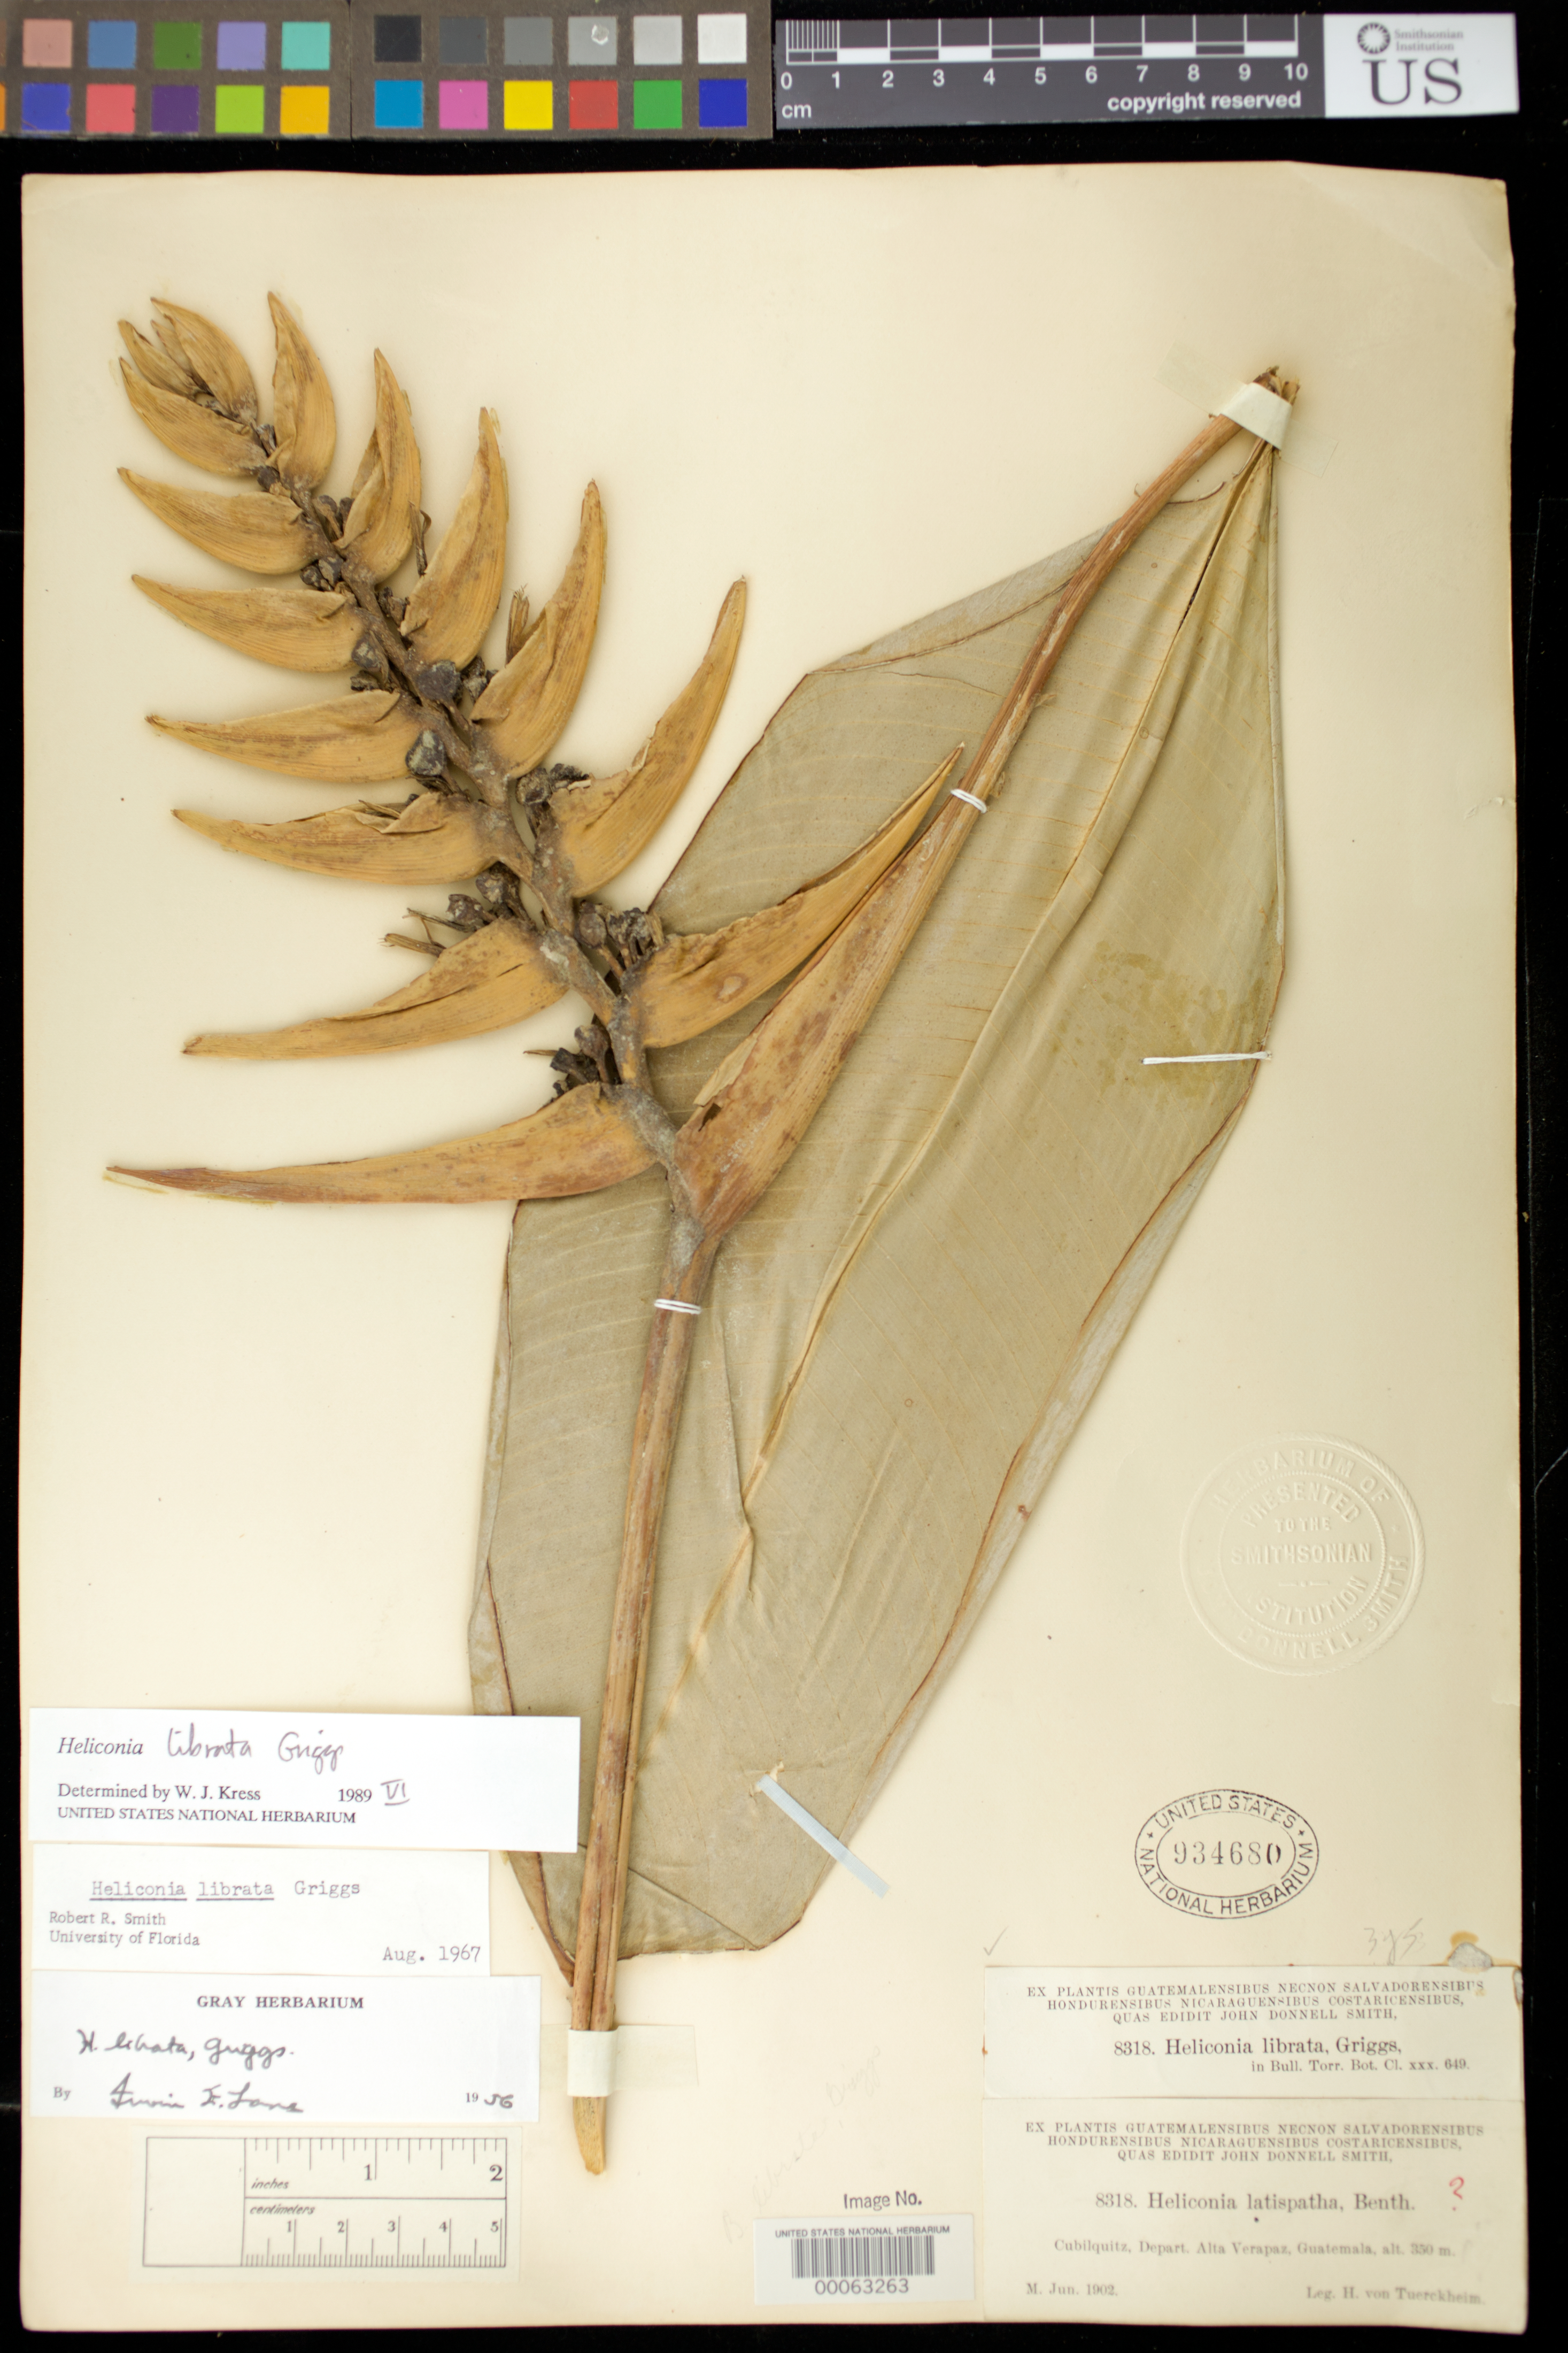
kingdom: Plantae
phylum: Tracheophyta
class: Liliopsida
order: Zingiberales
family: Heliconiaceae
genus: Heliconia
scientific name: Heliconia librata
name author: R.F. Griggs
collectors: H. von Türckheim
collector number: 8318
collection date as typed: Jun 1902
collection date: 1902-06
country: Guatemala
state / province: Alta Verapaz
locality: Cubilquitz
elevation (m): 350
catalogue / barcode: US 934680